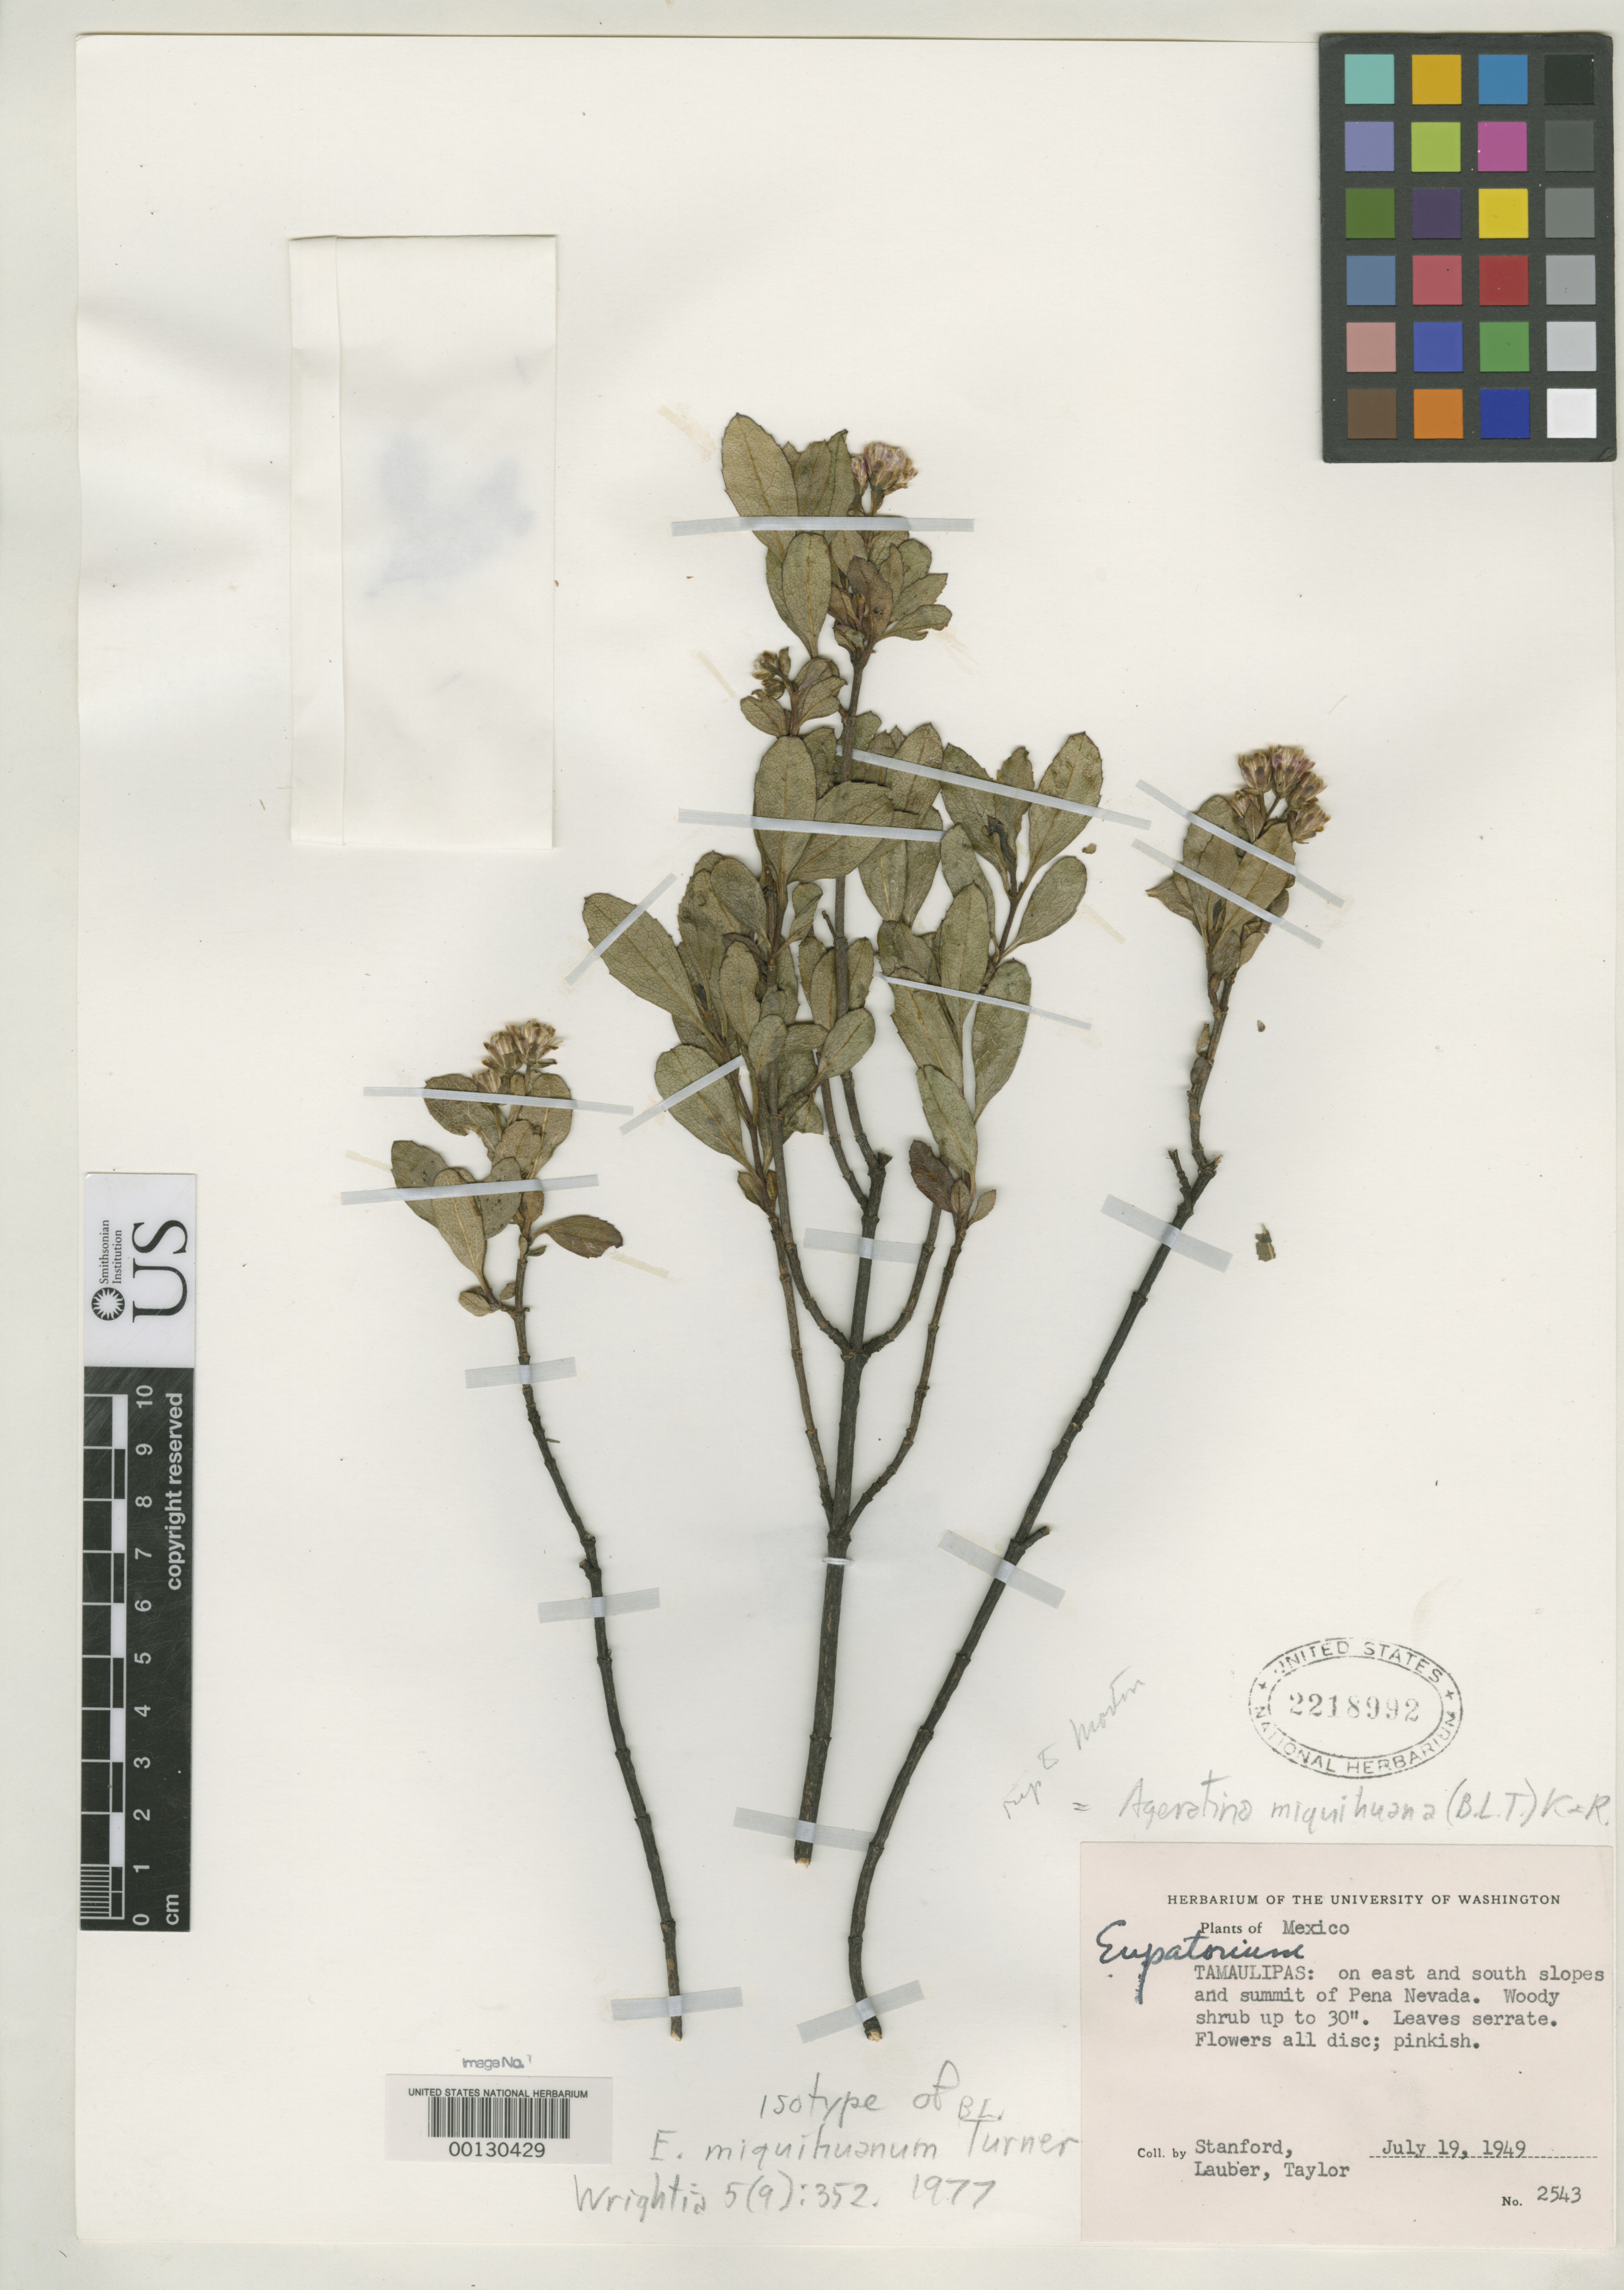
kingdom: Plantae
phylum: Tracheophyta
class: Magnoliopsida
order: Asterales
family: Asteraceae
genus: Eupatorium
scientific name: Eupatorium miquihuanum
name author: B.L. Turner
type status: Isotype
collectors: L. R. Stanford, Lauber, -- & -- Taylor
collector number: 2543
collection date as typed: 19 Jul 1949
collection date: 1949-07-19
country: Mexico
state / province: Tamaulipas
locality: Pena Nevada.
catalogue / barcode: US 2218992